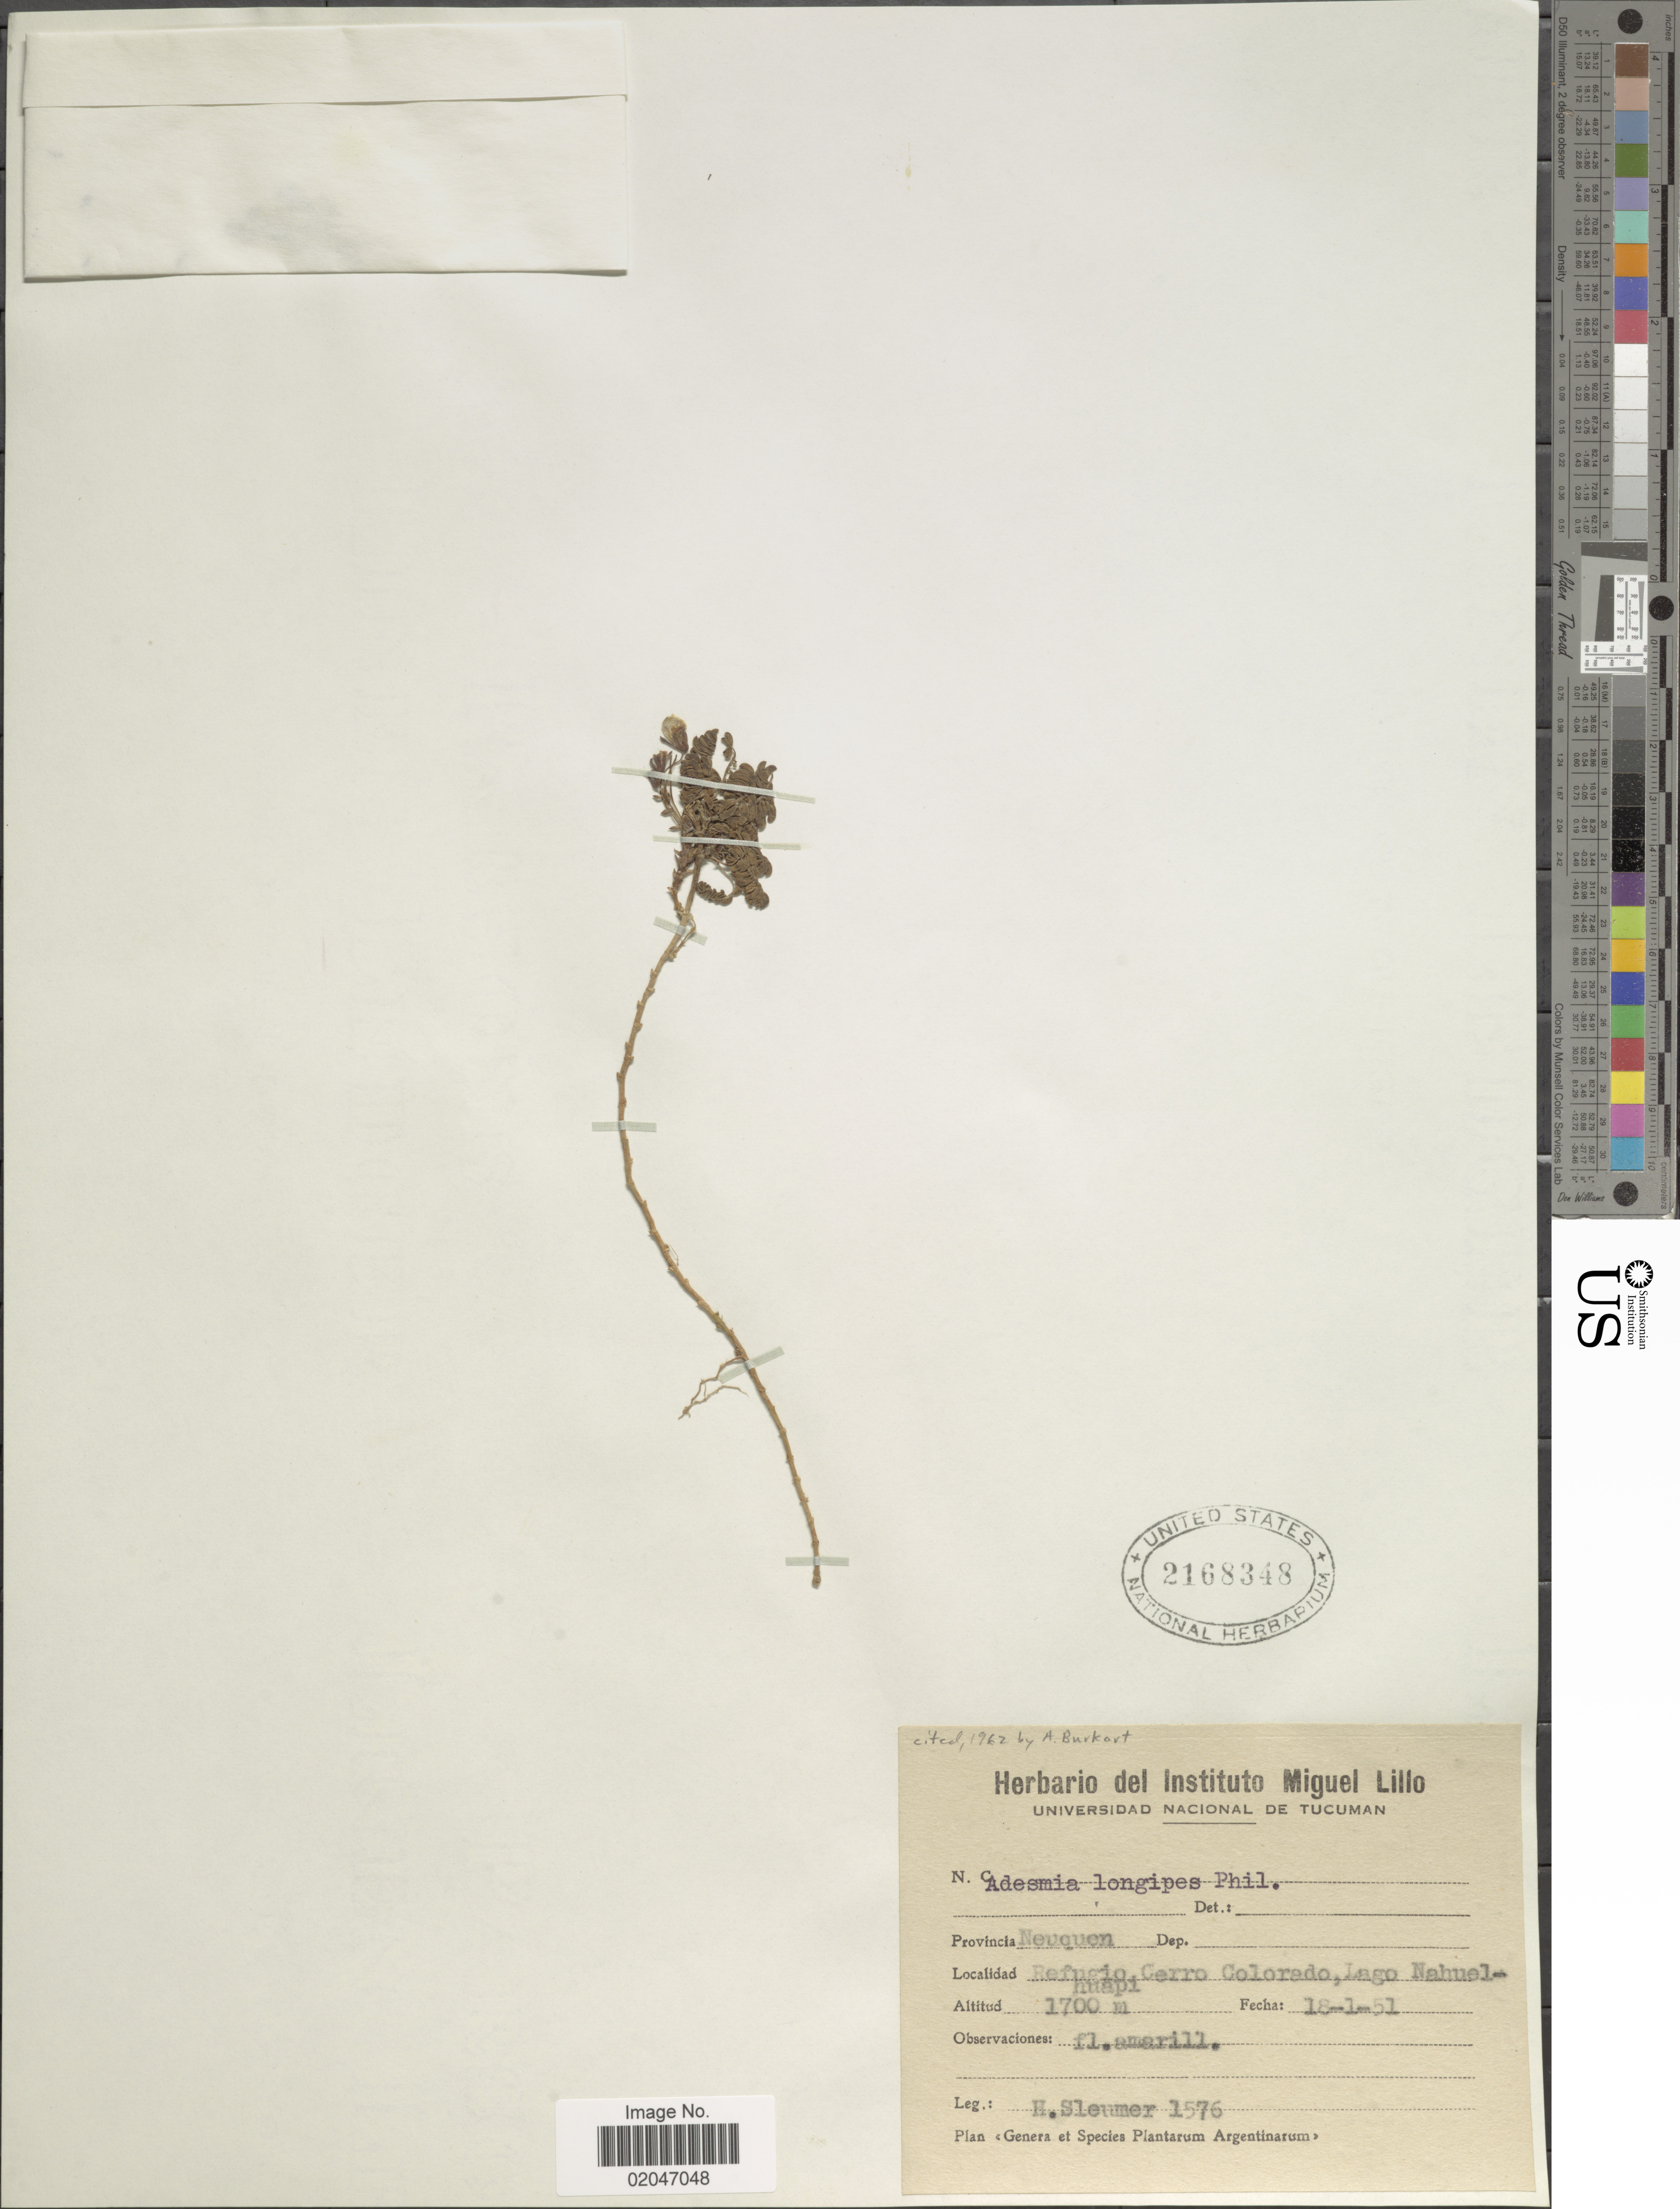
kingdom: Plantae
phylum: Tracheophyta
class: Magnoliopsida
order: Fabales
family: Fabaceae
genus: Adesmia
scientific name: Adesmia longipes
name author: Phil.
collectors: H. O. Sleumer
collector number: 1576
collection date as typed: Transcribed d/m/y: 18/1/51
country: Argentina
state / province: Neuquen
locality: Refugio, Cerro Colorao, Lago Nahuelhuapi.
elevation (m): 1700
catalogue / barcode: US 2168348